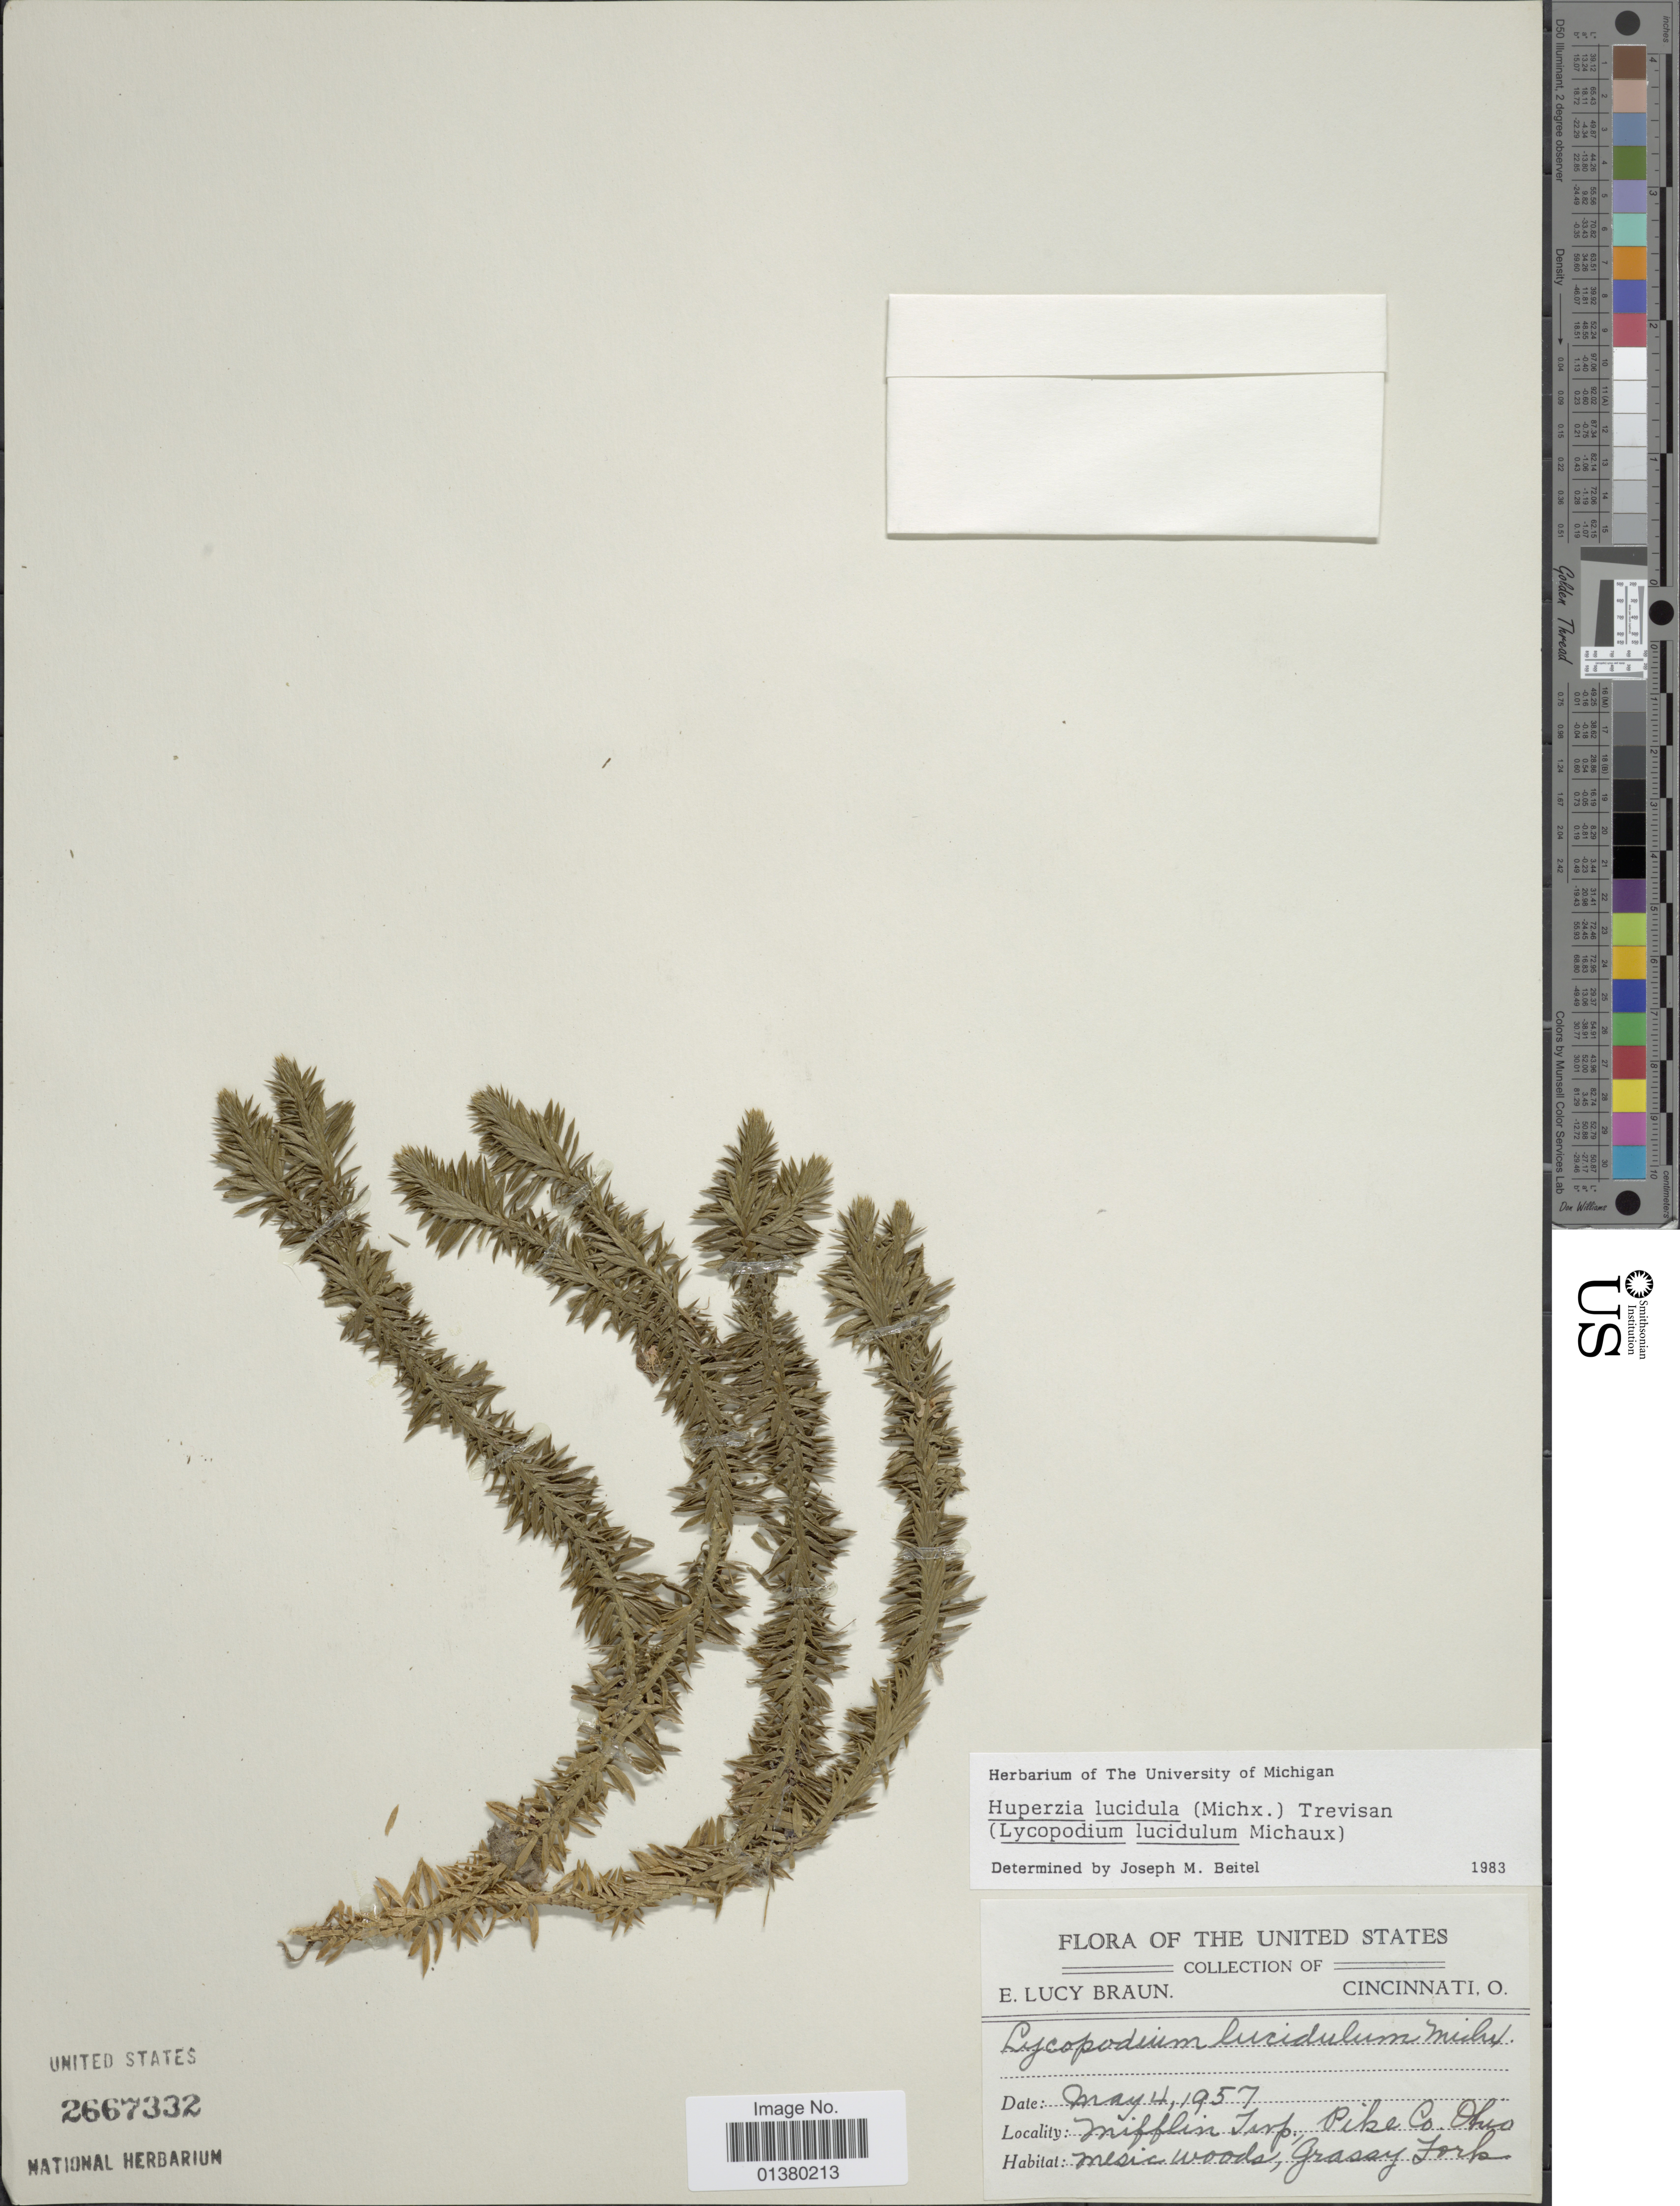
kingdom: Plantae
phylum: Tracheophyta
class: Lycopodiopsida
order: Lycopodiales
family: Lycopodiaceae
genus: Huperzia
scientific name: Huperzia lucidula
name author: (Michx.) Trevis.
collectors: E. L. Braun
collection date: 1957-05-04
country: United States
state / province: Ohio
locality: Mifflin Twp, Pike Co.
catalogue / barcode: US 2667332